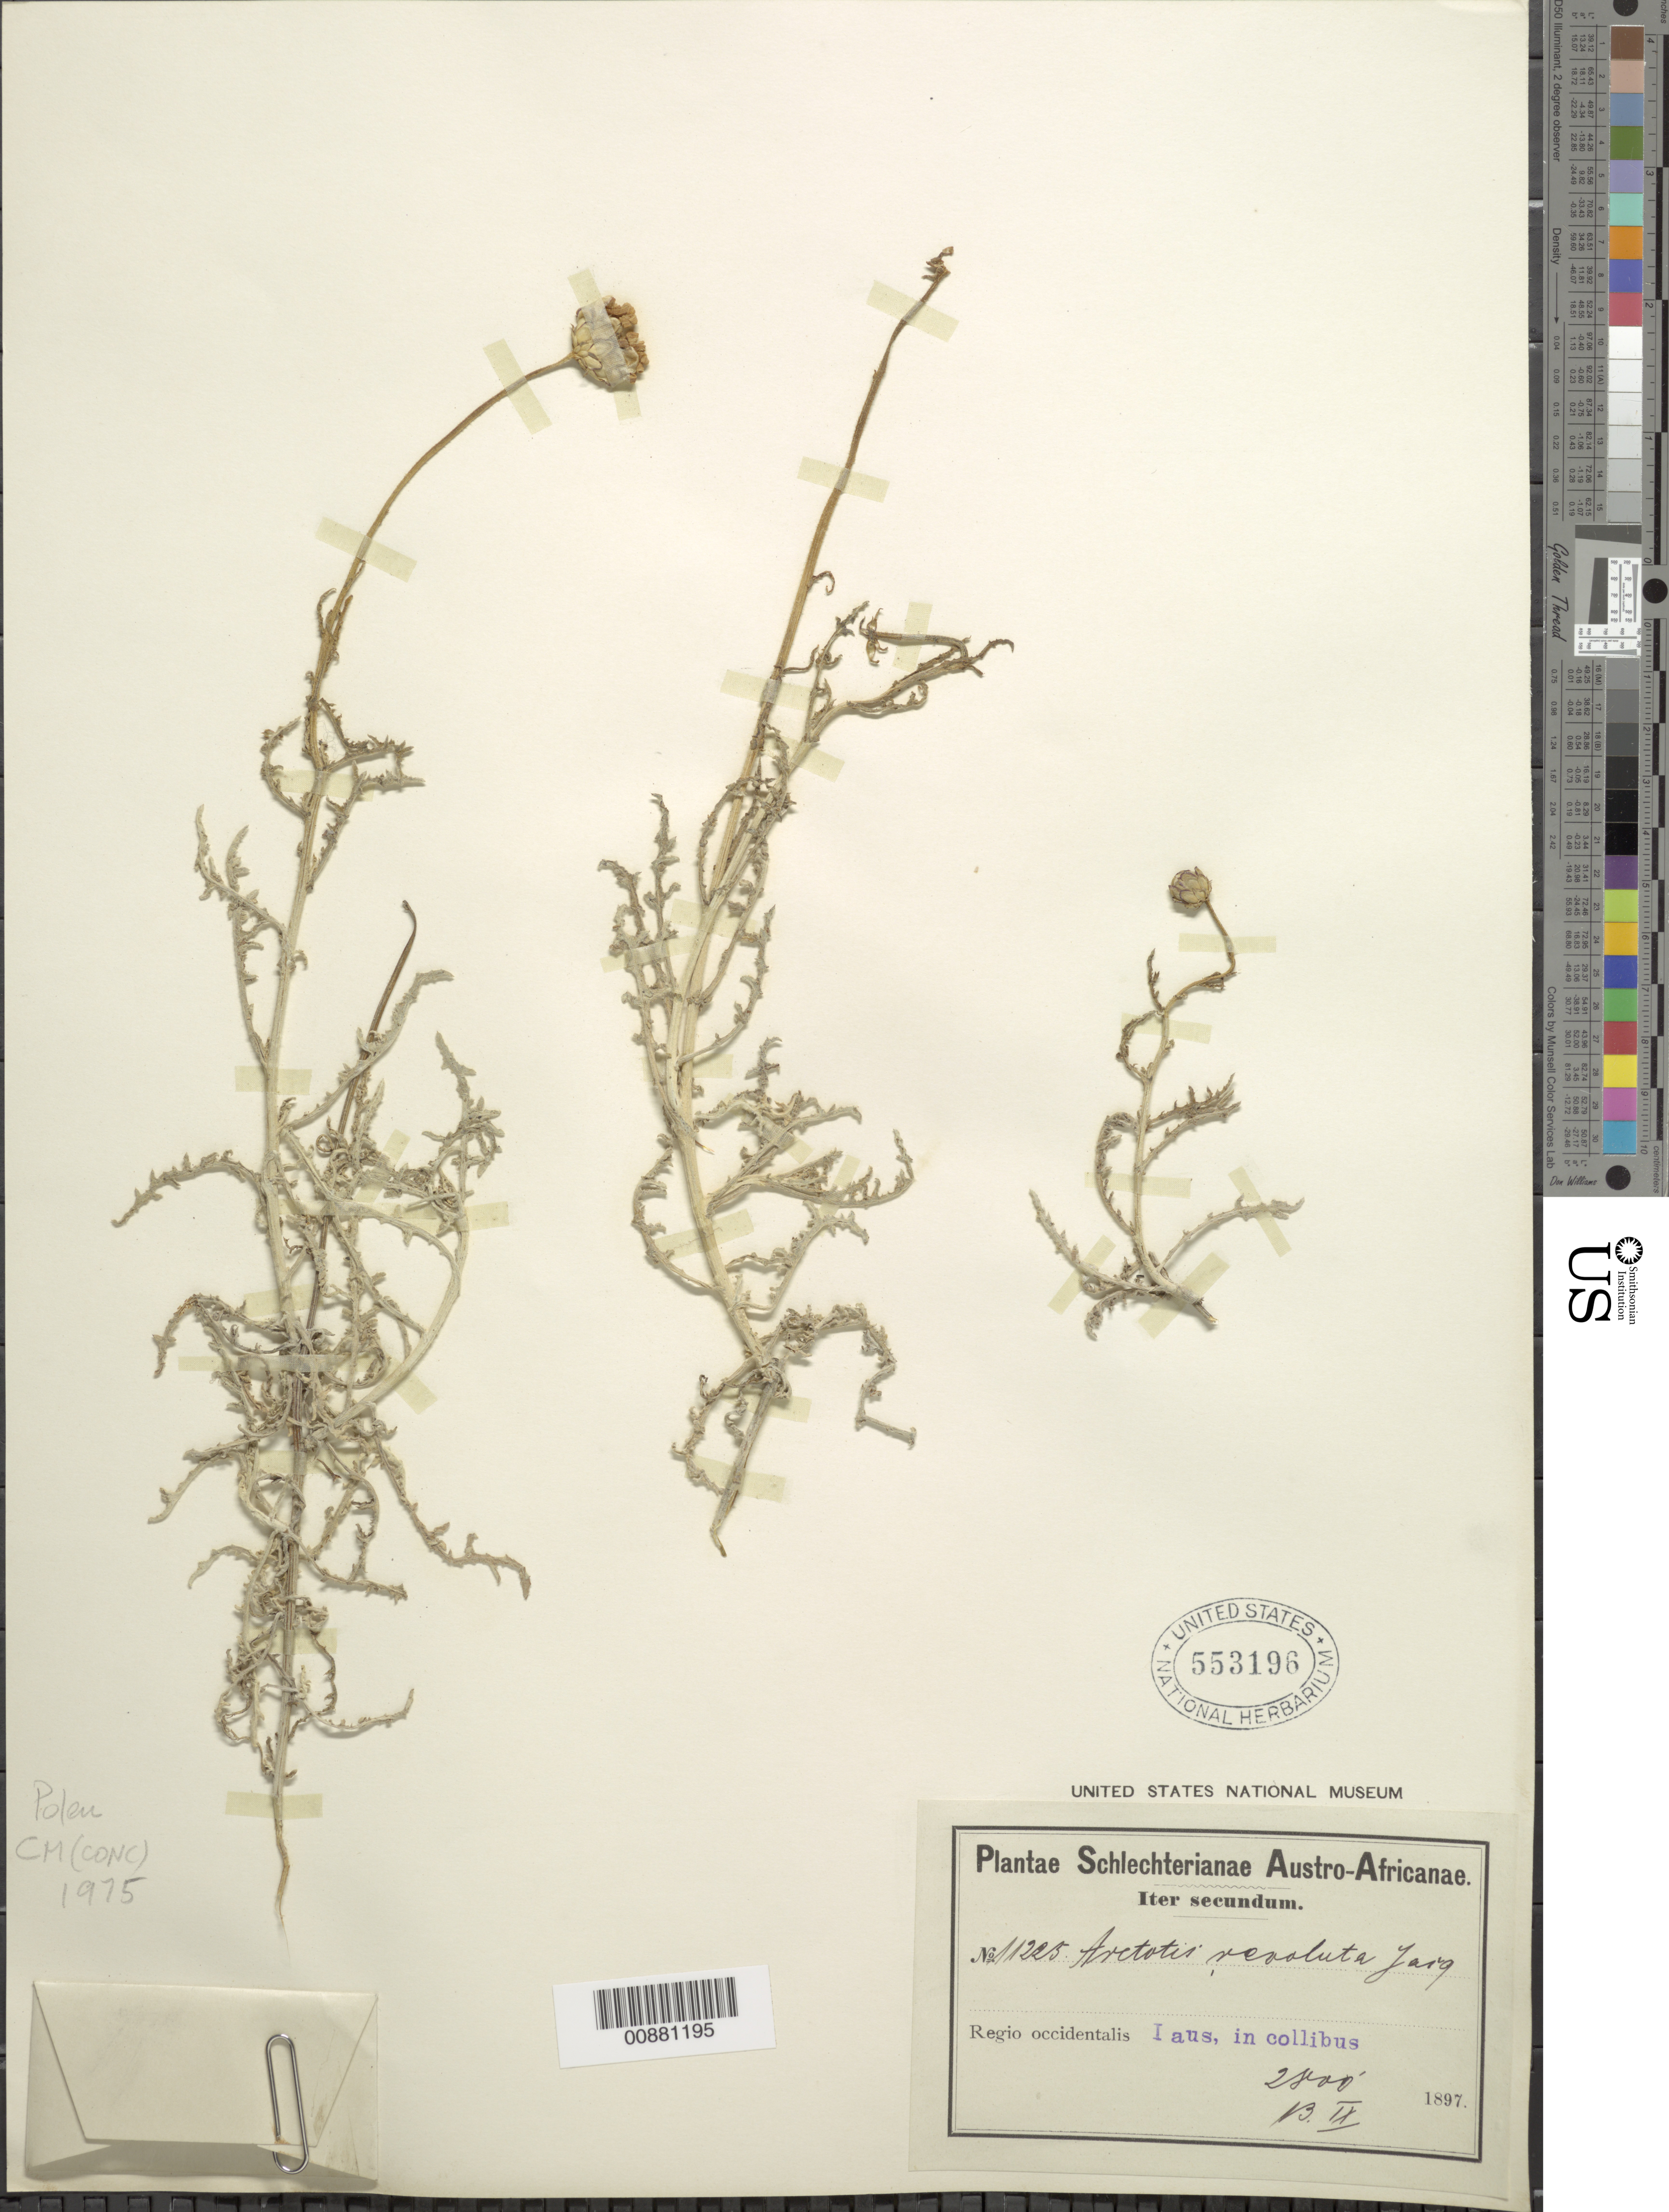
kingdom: Plantae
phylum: Tracheophyta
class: Magnoliopsida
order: Asterales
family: Asteraceae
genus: Arctotis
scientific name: Arctotis revoluta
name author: Jacq.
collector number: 11225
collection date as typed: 13 September 1897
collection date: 1897-09-13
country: South Africa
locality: Laus, in collibus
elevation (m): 853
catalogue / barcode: US 553196